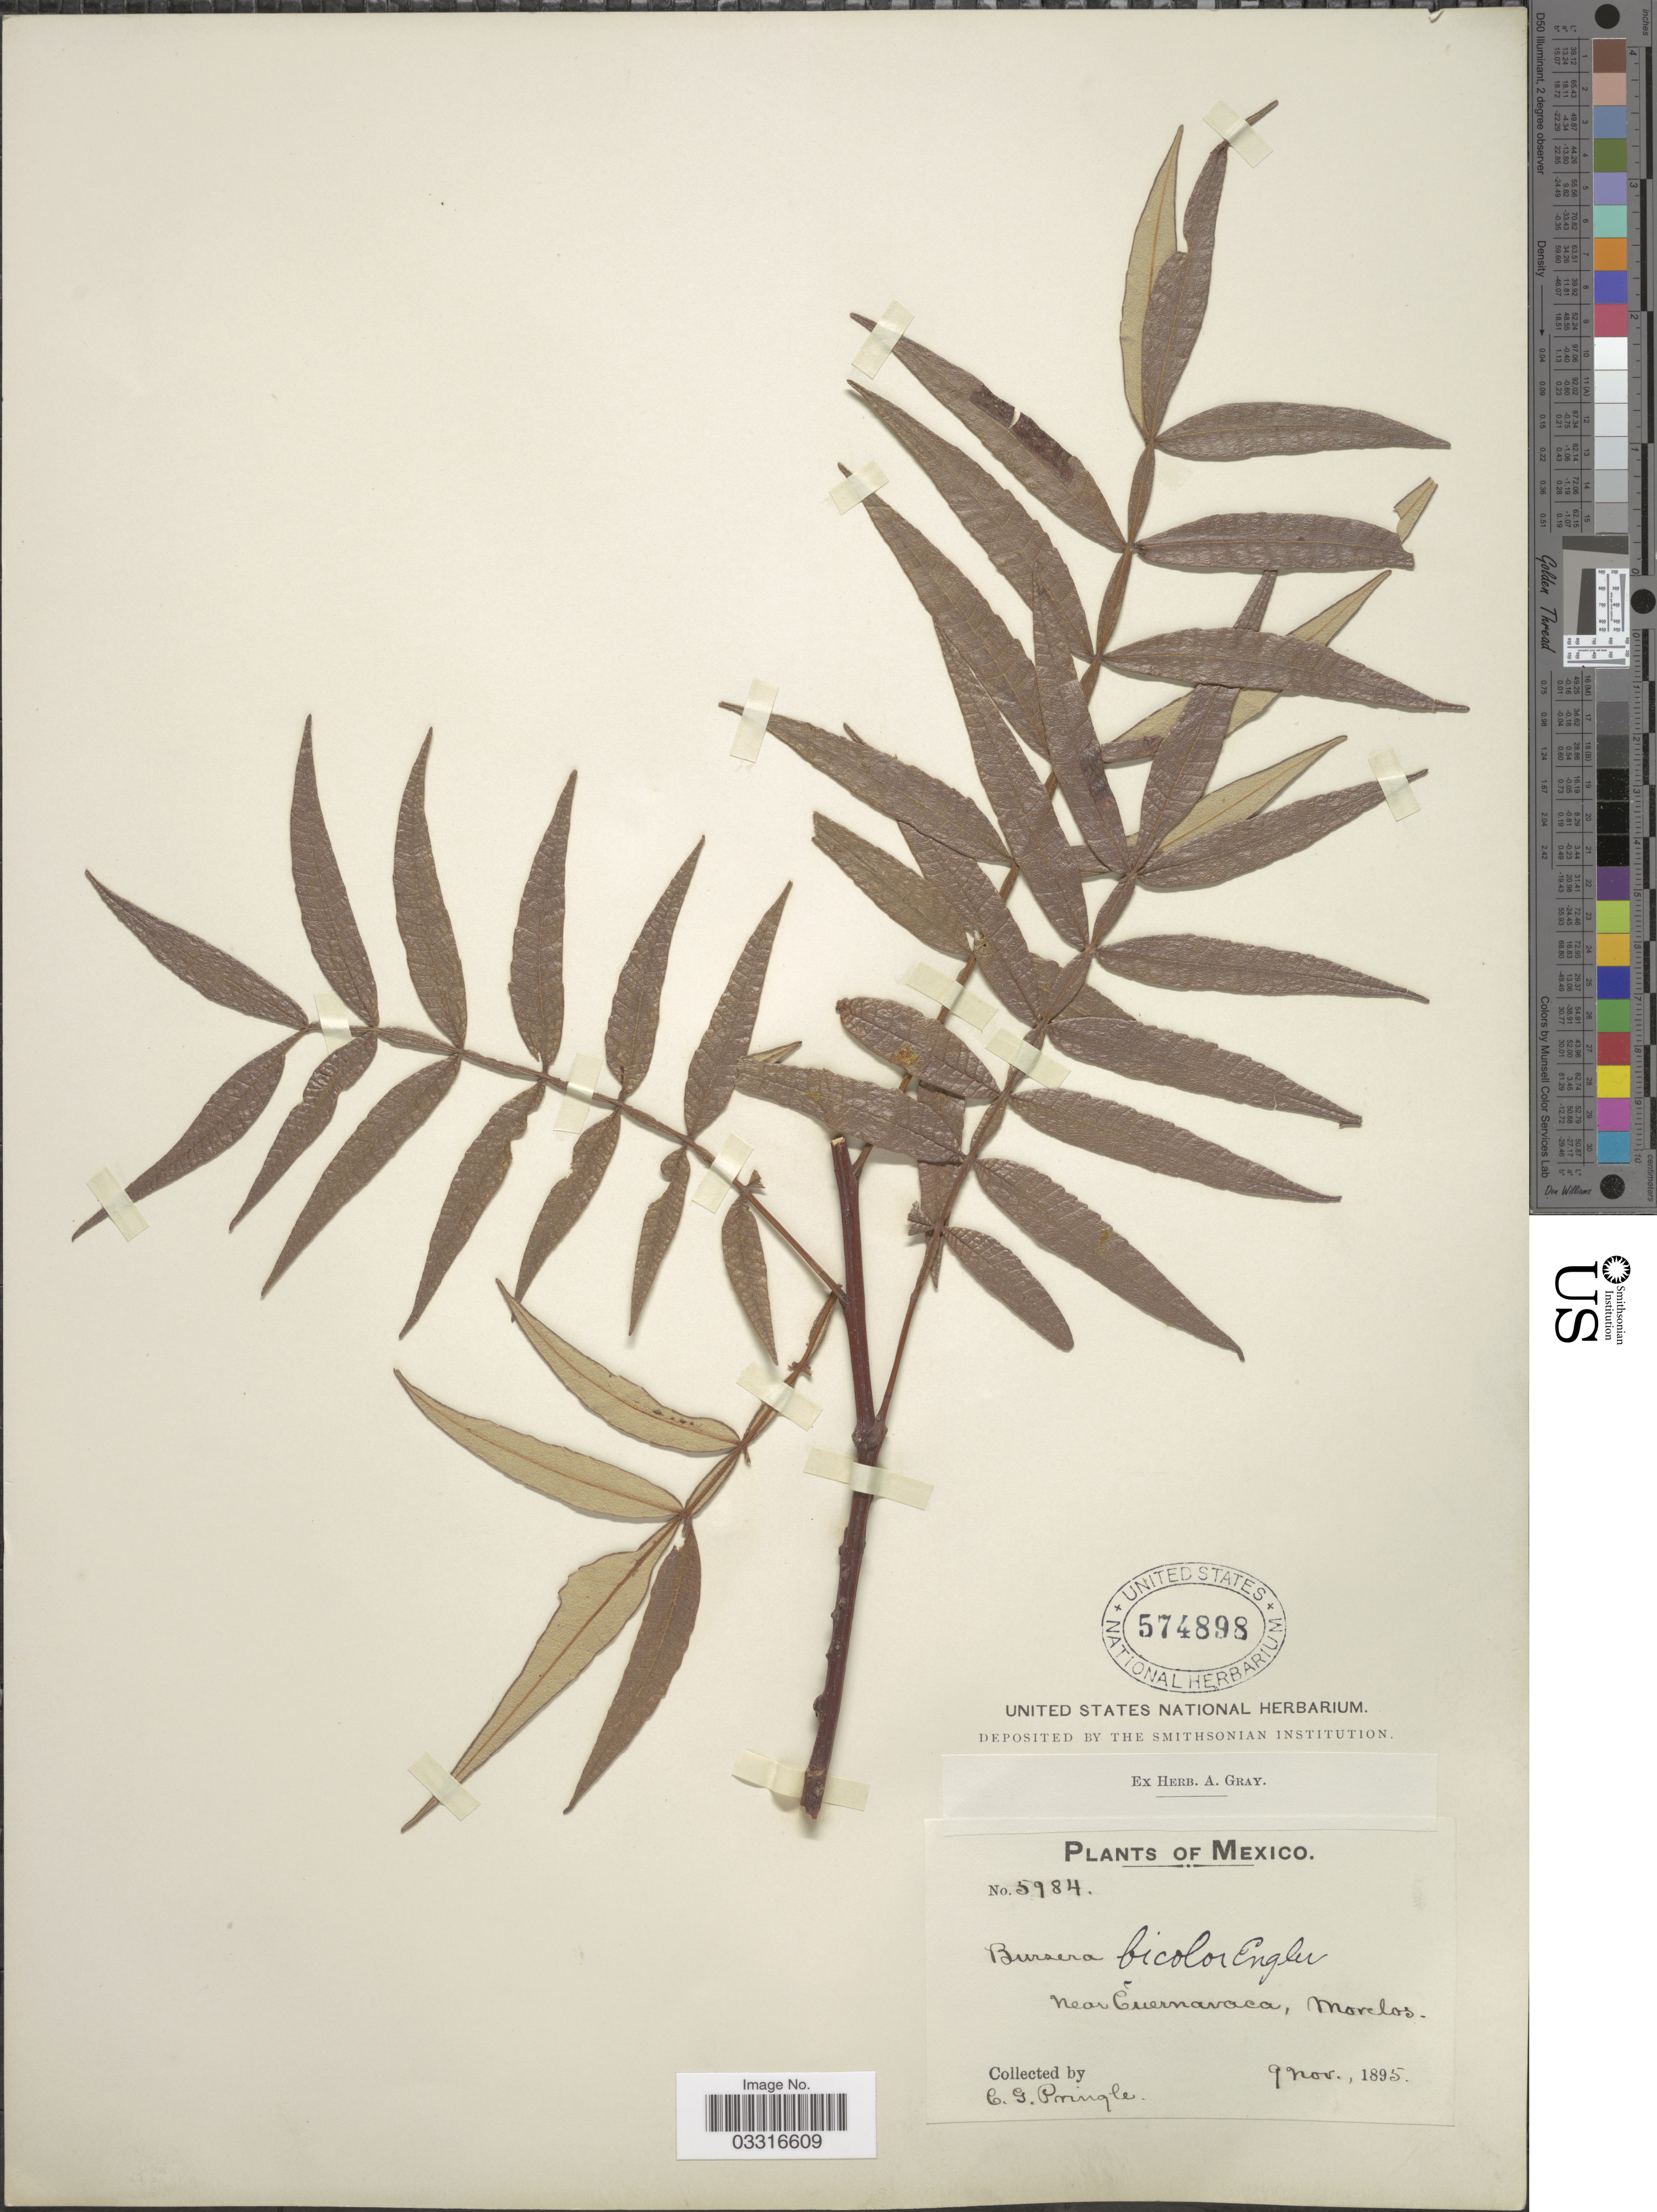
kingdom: Plantae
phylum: Tracheophyta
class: Magnoliopsida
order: Sapindales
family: Burseraceae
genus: Bursera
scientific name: Bursera bicolor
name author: (Willd. ex Schltdl.) Engl.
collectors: C. G. Pringle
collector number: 5984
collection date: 1895-11-09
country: Mexico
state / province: Morelos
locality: Near Cuernavaca.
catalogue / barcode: US 574898